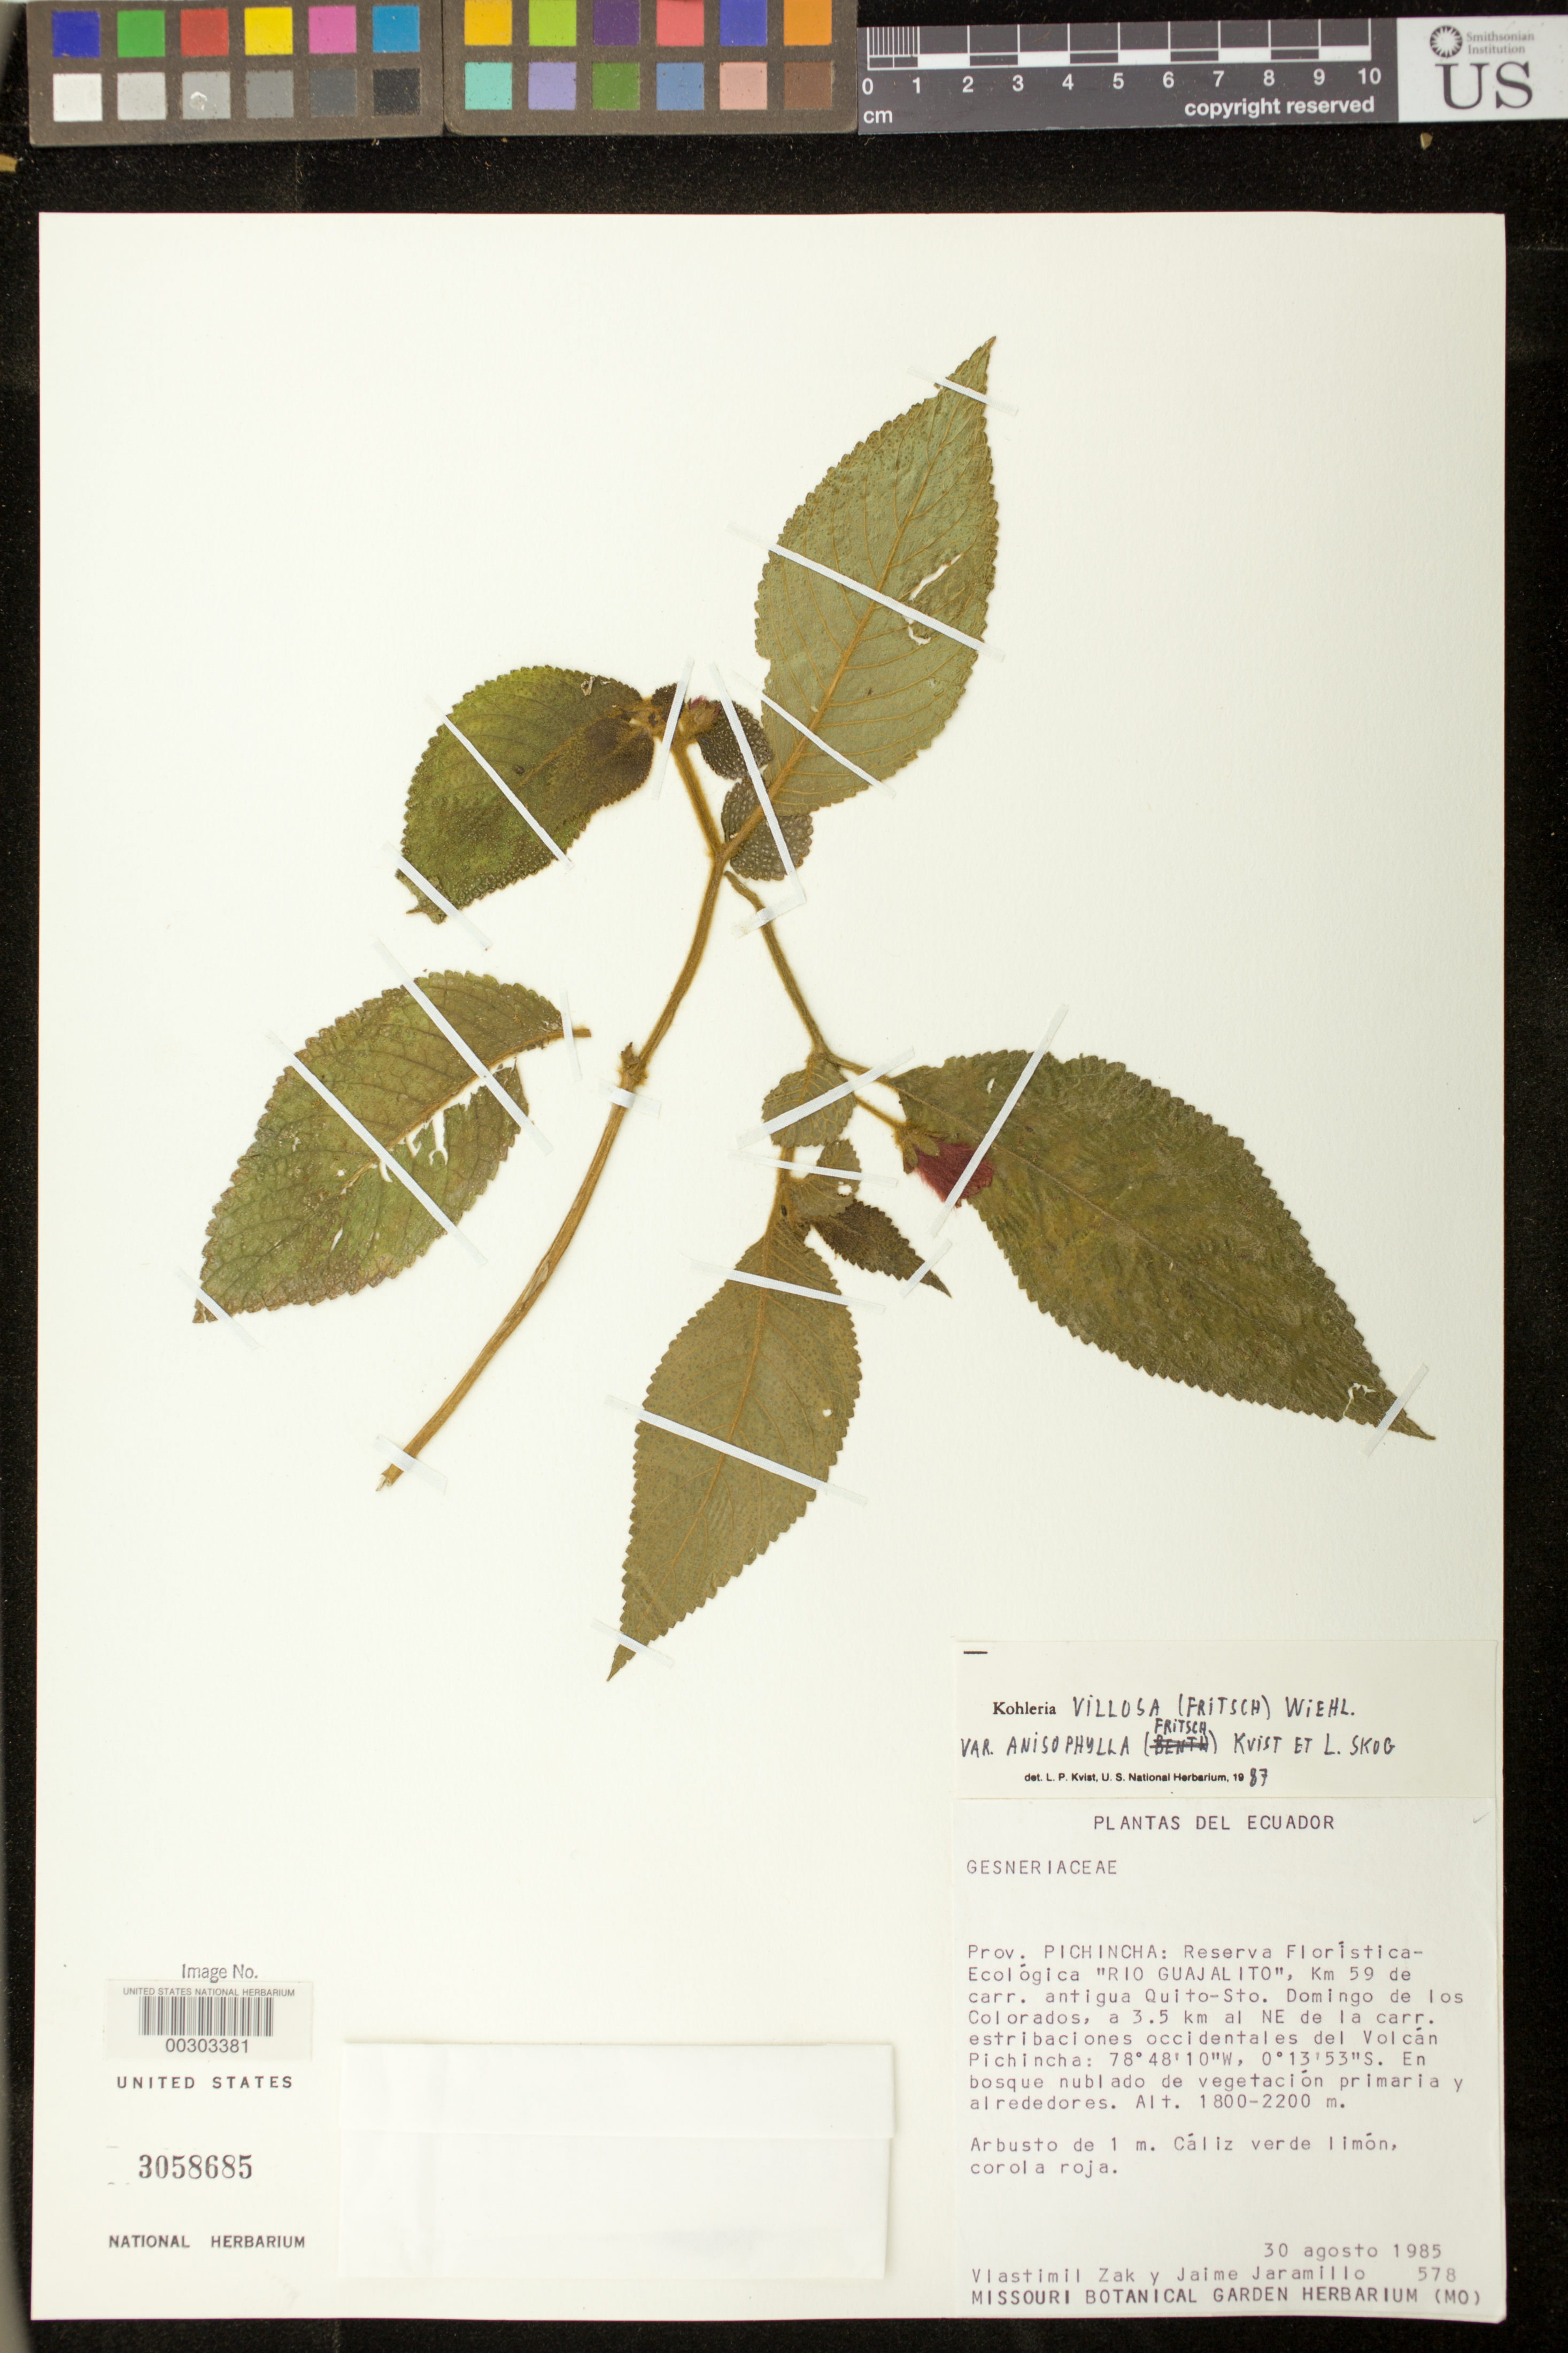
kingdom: Plantae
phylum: Tracheophyta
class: Magnoliopsida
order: Lamiales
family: Gesneriaceae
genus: Kohleria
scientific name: Kohleria anisophylla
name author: (Fritsch) Wiehler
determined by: Skog, Laurence E.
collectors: V. Zak & J. L. Jaramillo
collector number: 578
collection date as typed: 30 Aug 1985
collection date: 1985-08-30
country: Ecuador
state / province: Pichincha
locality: Reserva Floristica-Ecologica "Rio Guajalito", km 59 from old Quito-Sto. Domingo highway, ...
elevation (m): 1800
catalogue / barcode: US 3058685